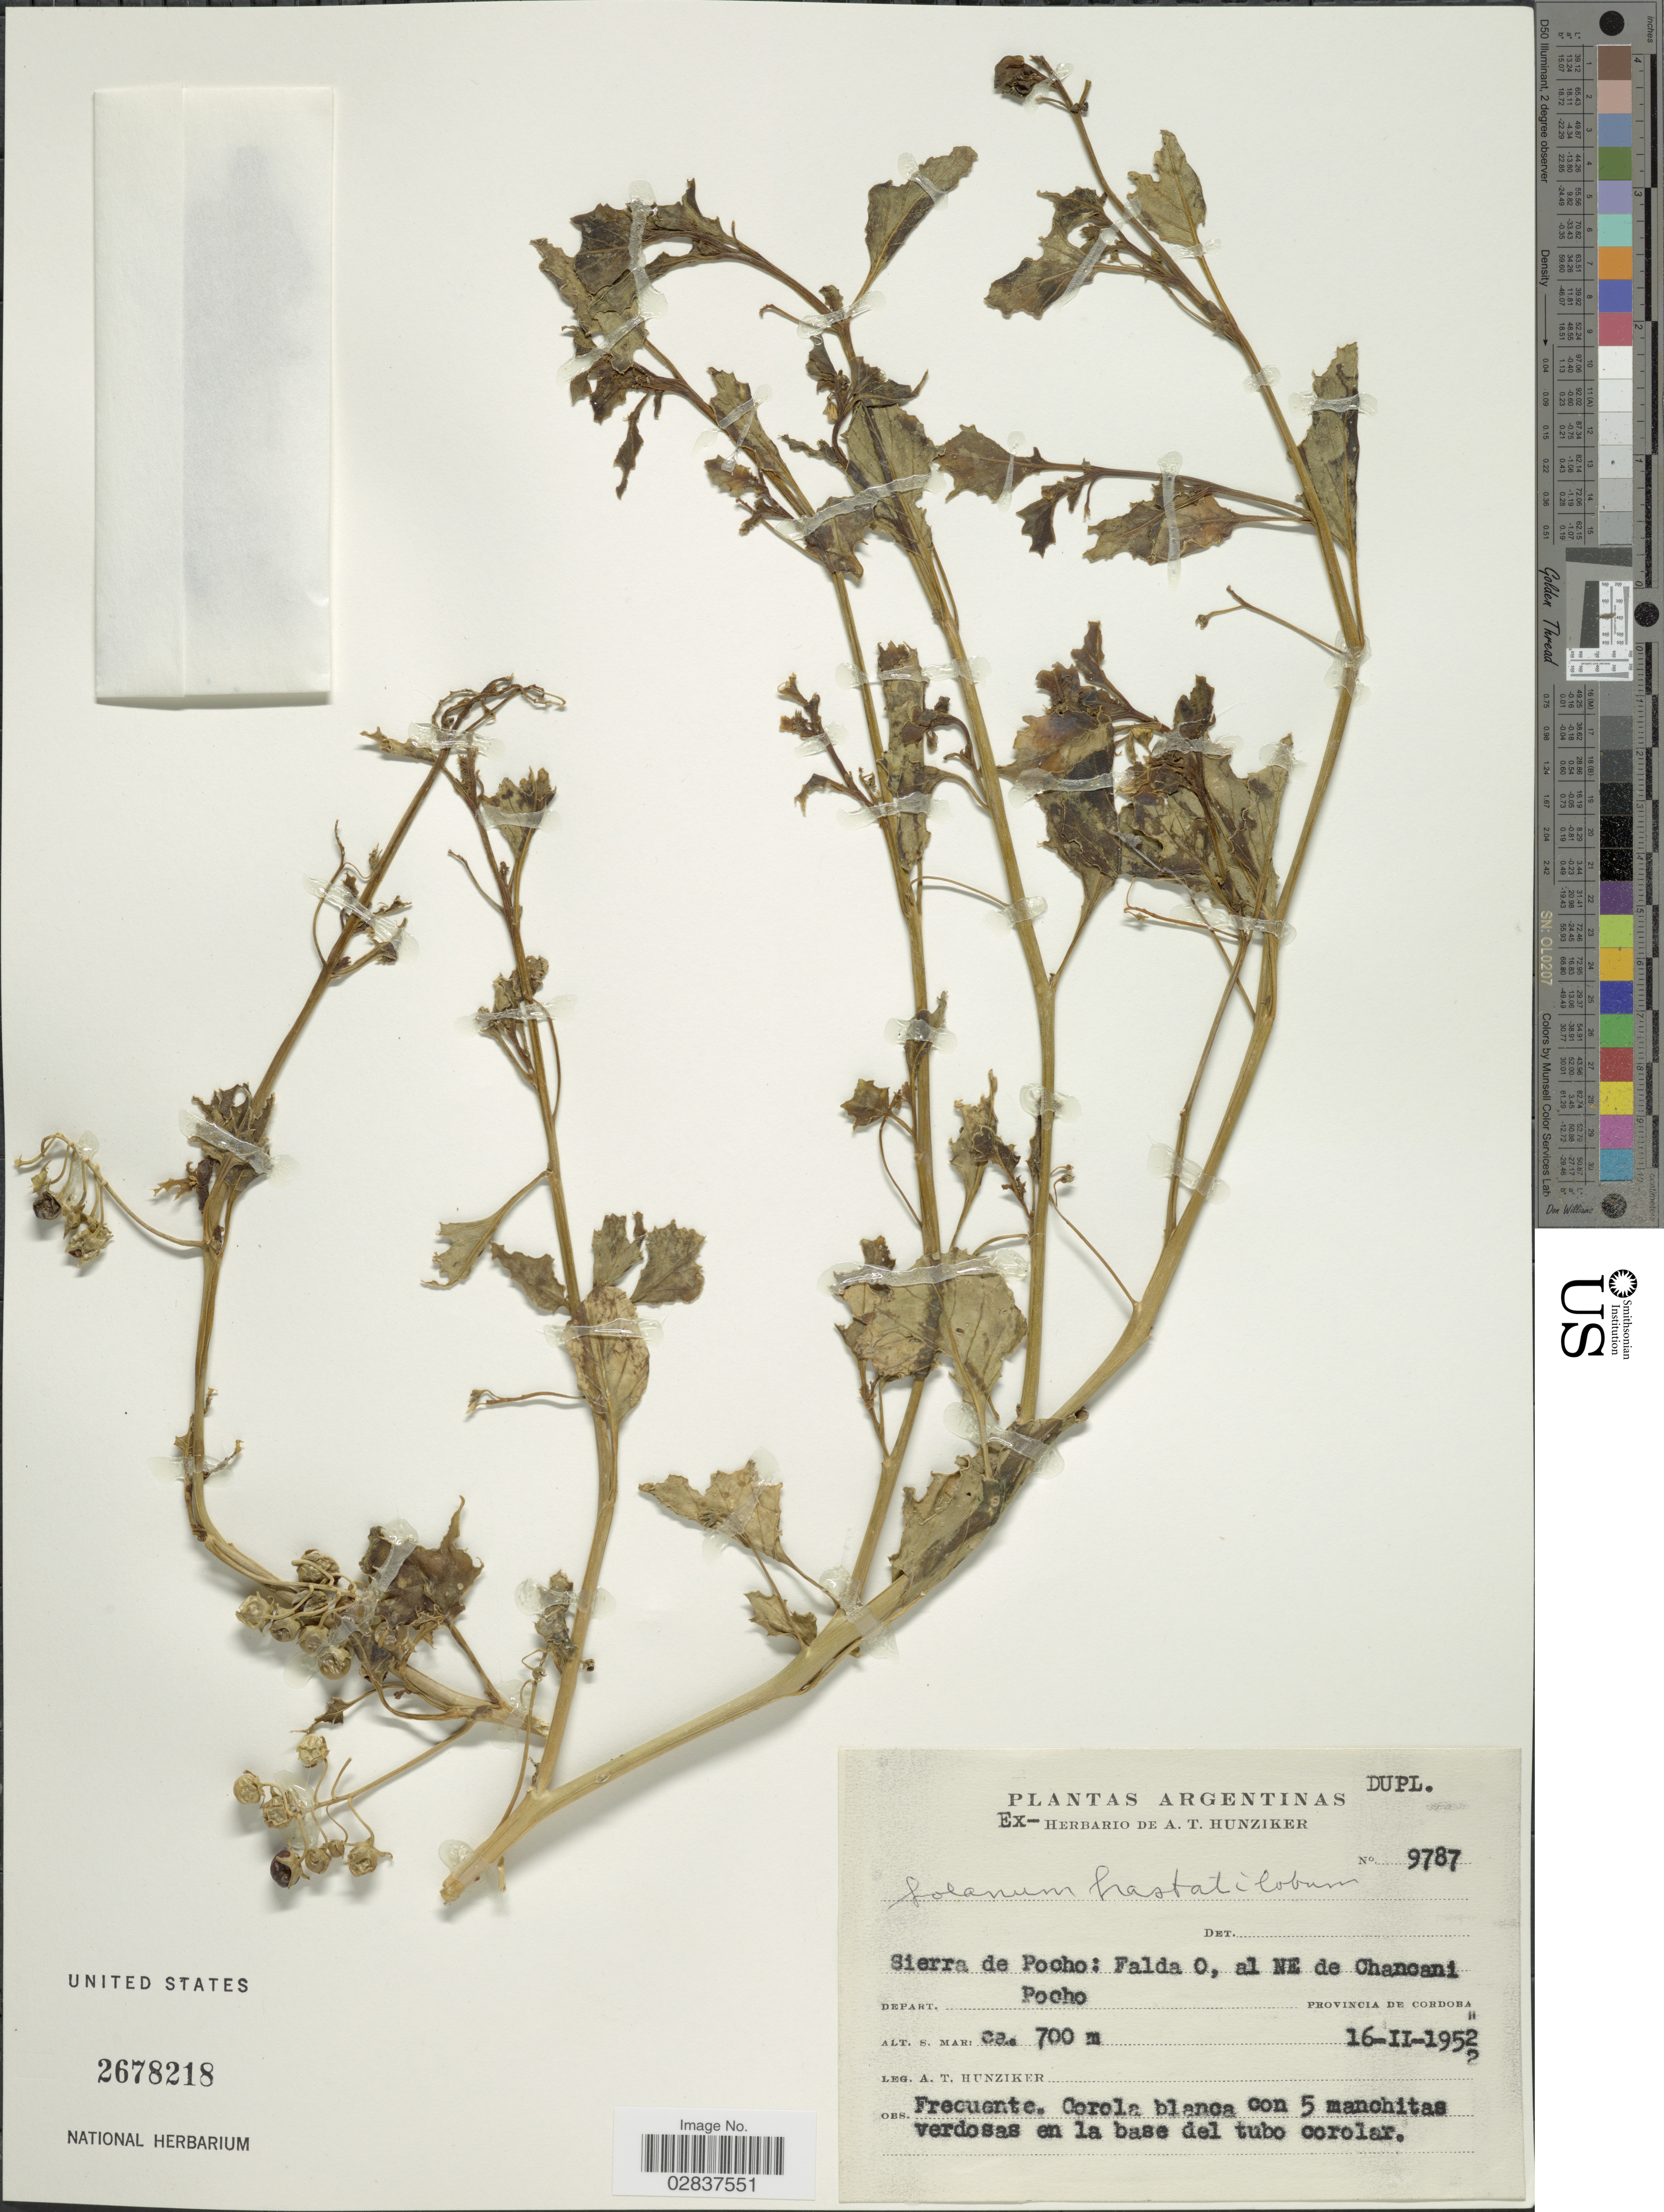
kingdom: Plantae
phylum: Tracheophyta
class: Magnoliopsida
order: Solanales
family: Solanaceae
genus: Solanum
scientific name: Solanum hastatilobum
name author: Bitter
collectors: A. T. Hunziker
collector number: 9787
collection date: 1952-02-16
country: Argentina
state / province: Cordoba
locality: Sierra de Pocho: Falda O, al NE de Chancani. Depart. Pocho.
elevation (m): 700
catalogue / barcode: US 2678218